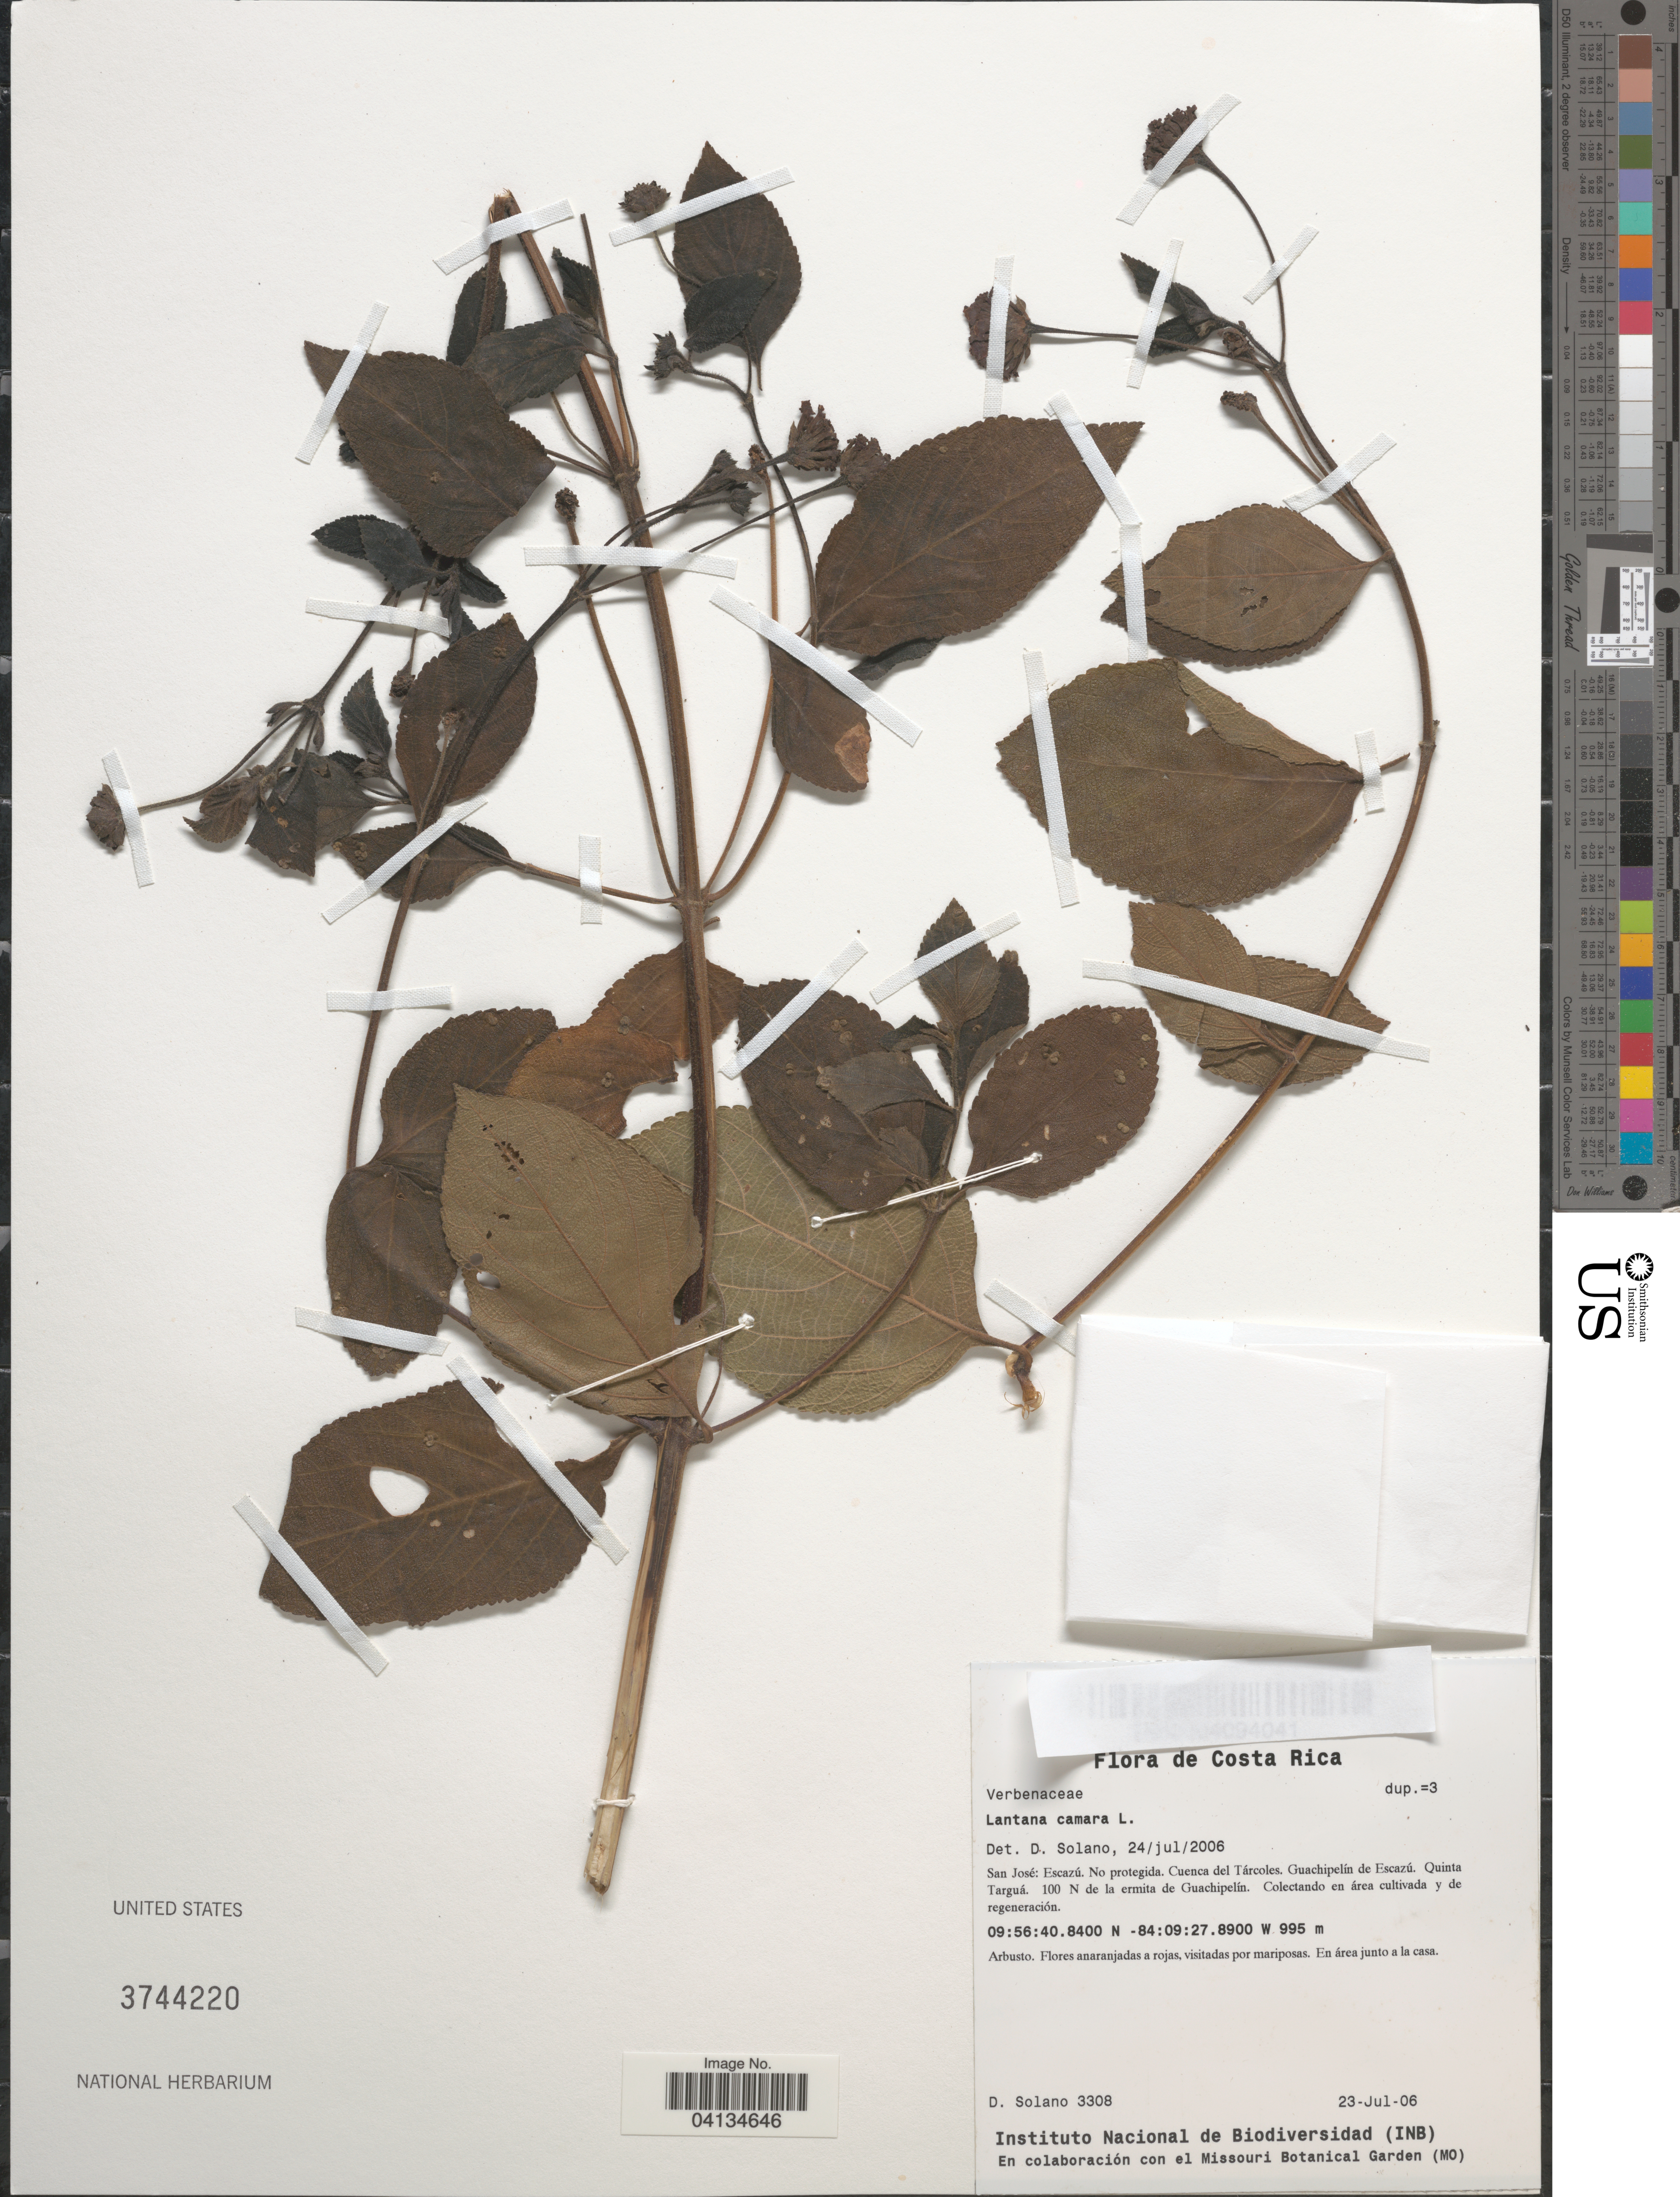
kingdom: Plantae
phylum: Tracheophyta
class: Magnoliopsida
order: Lamiales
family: Verbenaceae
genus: Lantana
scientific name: Lantana camara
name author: L.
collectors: D. Solano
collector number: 3308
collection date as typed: Transcribed d/m/y: 23/7/6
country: Costa Rica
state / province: San José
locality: Escazú. No protegida. Cuenca del Tárcoles. Guachipelín de Escazú. Quinta Targuá. 100 N de la ermita de Guachipelín. Colectando en área cultivada y de regeneración.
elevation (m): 995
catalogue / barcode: US 3744220